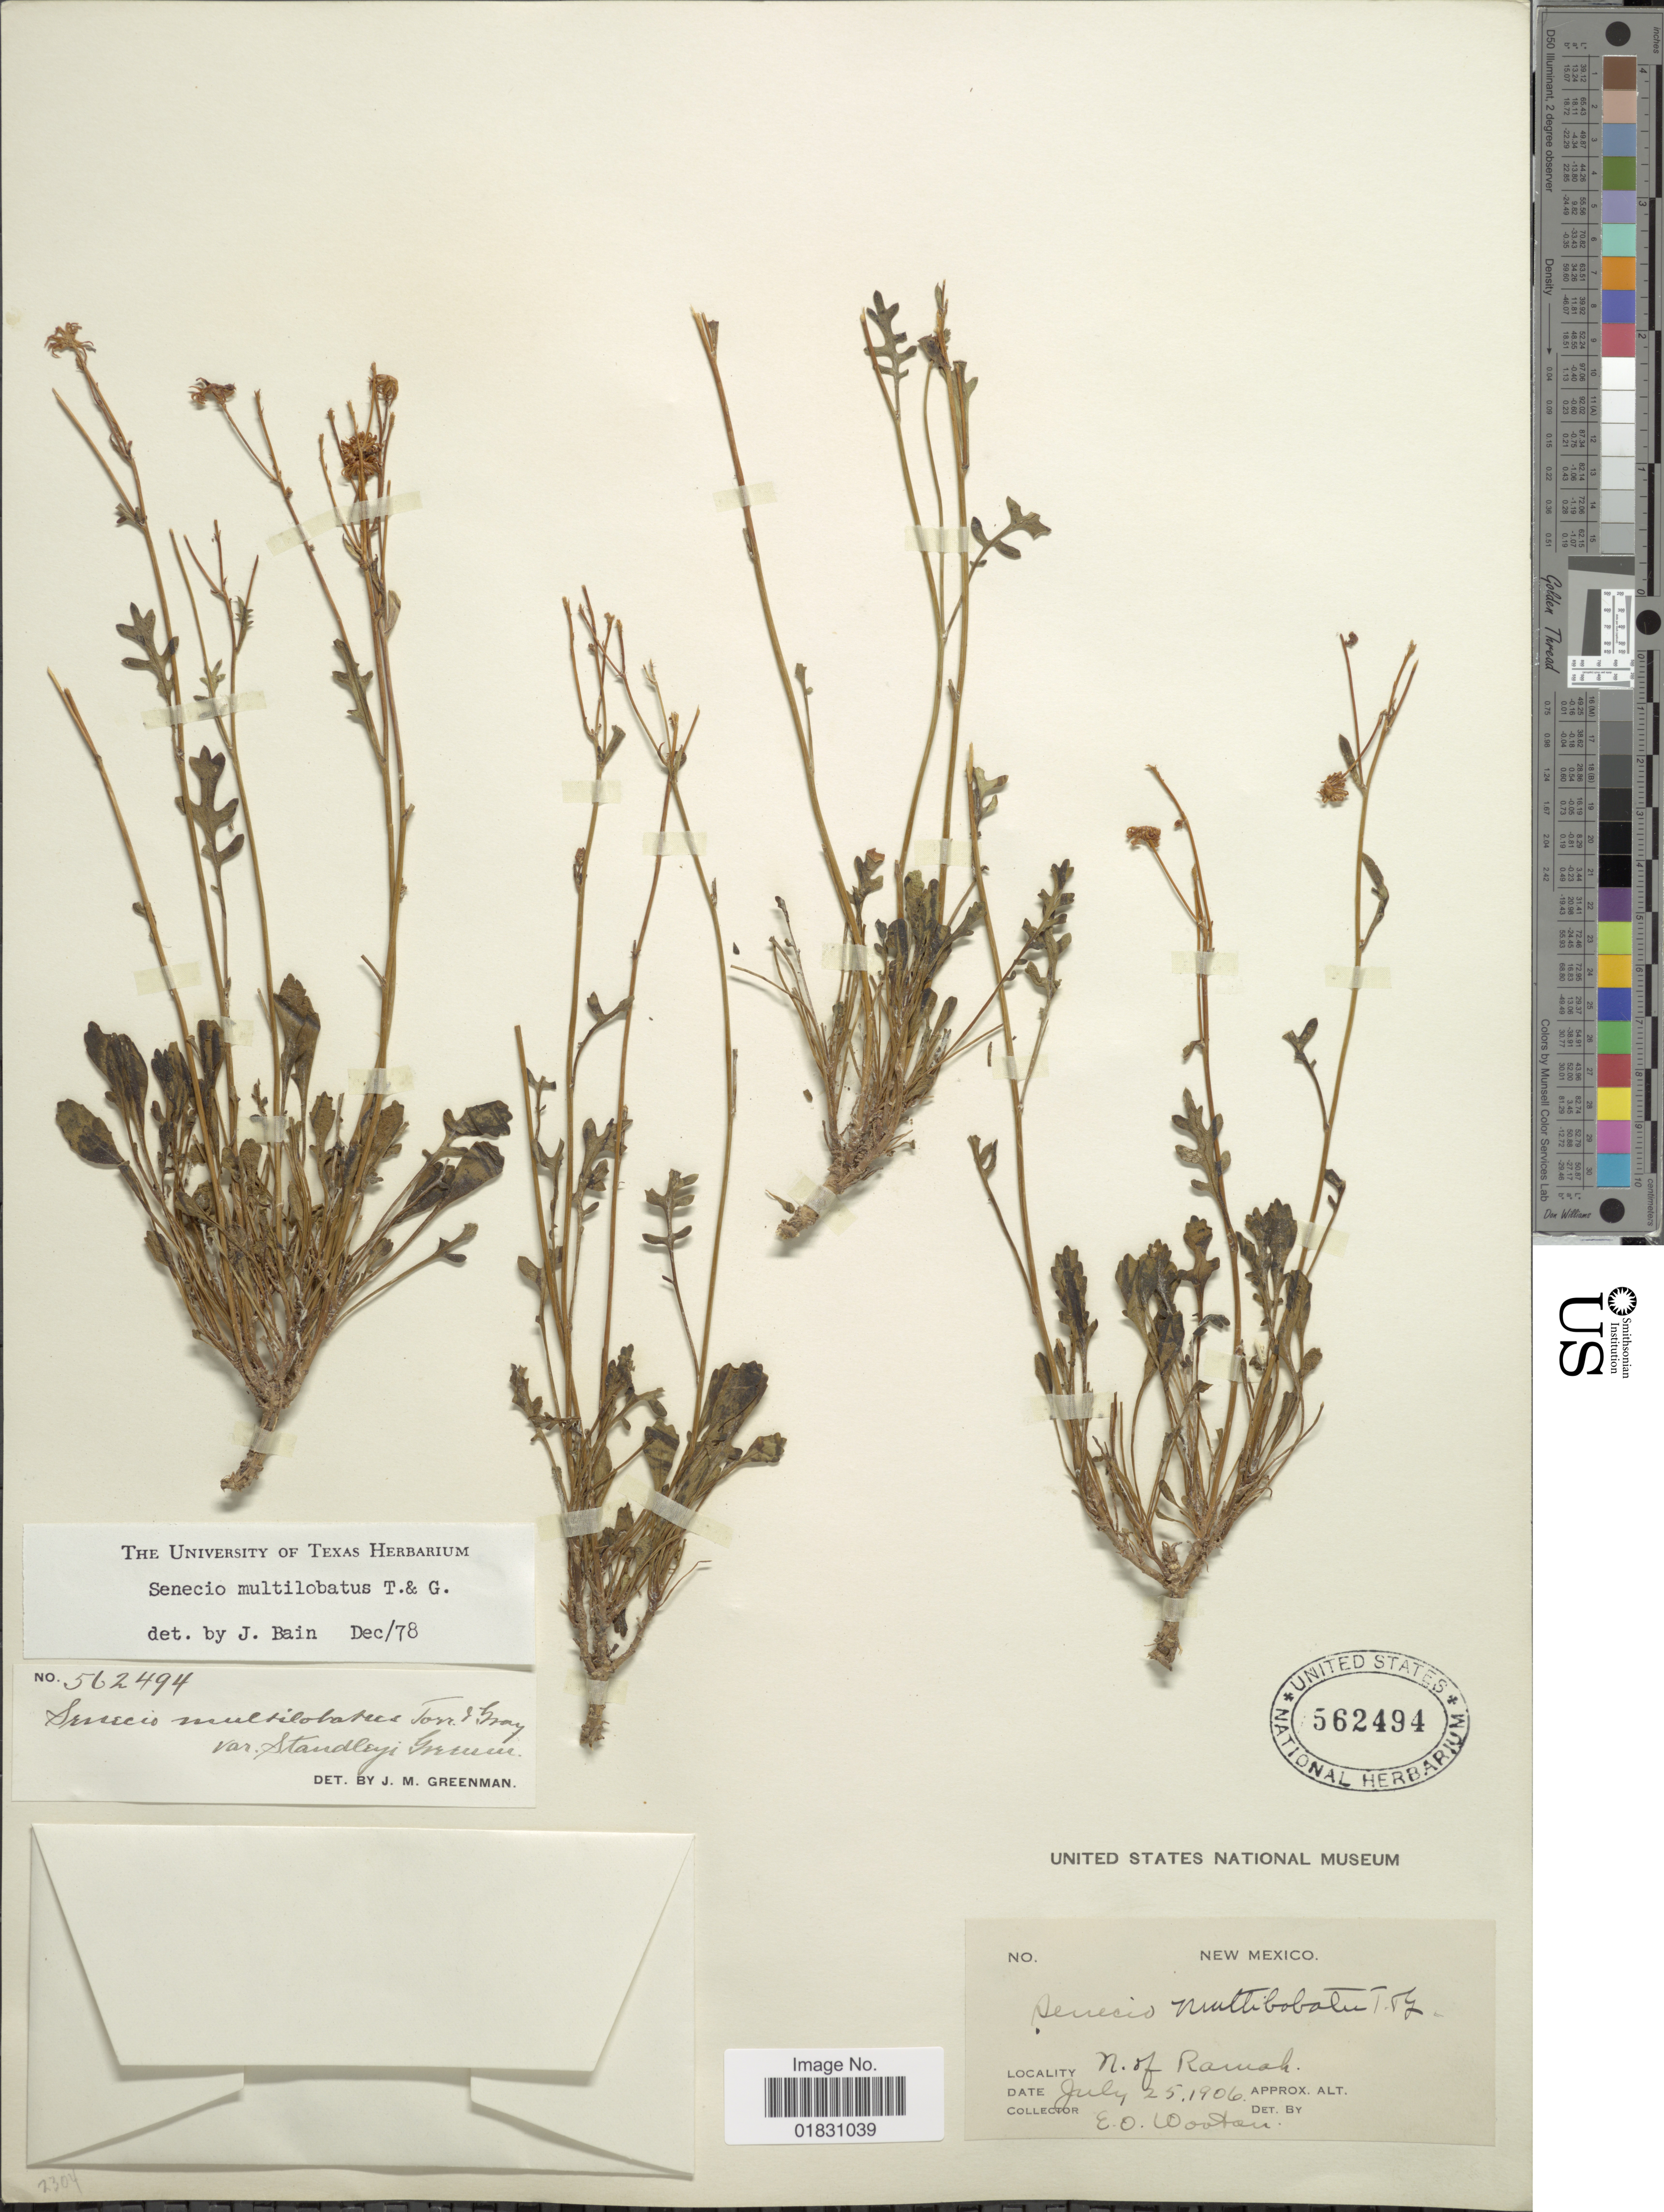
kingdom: Plantae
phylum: Tracheophyta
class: Magnoliopsida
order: Asterales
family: Asteraceae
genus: Packera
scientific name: Packera multilobata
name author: (Torr. & A. Gray) W.A. Weber & Á. Löve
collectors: E. O. Wooton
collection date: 1906-07-25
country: United States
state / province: New Mexico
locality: N. of Ramah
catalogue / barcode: US 562494